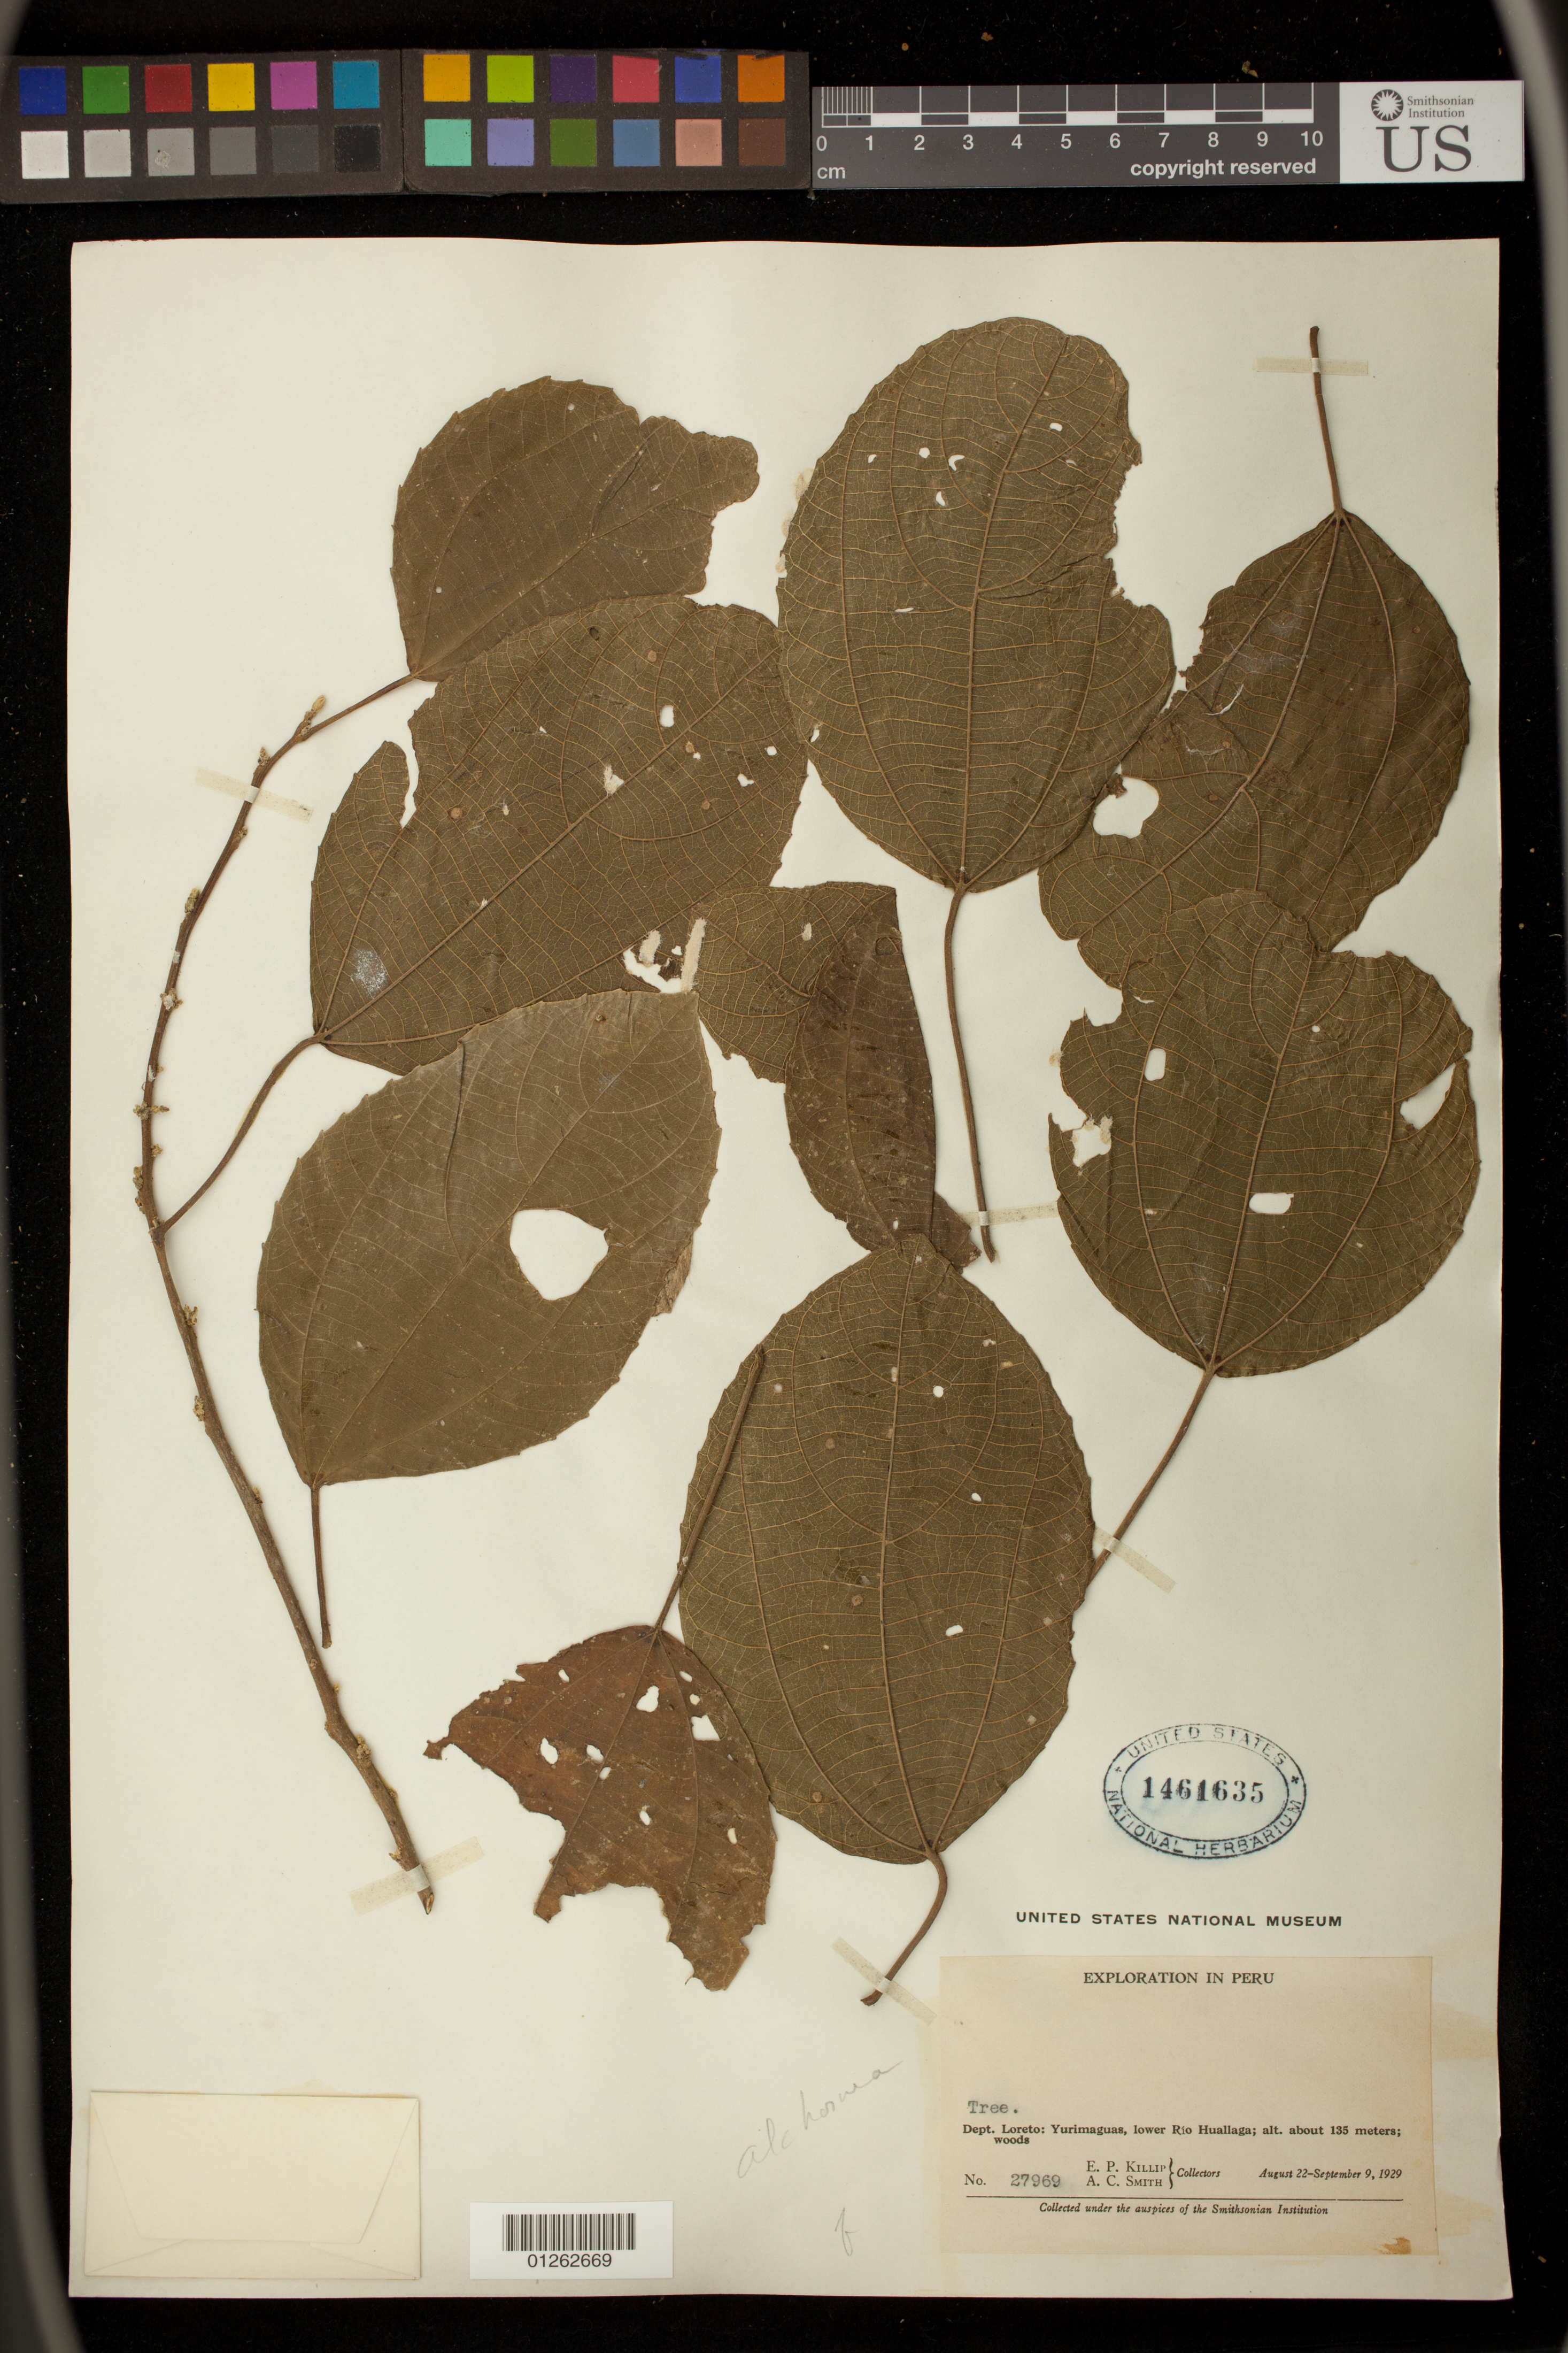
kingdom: Plantae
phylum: Tracheophyta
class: Magnoliopsida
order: Malpighiales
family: Euphorbiaceae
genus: Alchornea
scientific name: Alchornea glandulosa subsp. glandulosa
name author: Poepp.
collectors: E. P. Killip & A. C. Smith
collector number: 27969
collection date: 1929-08-22/1929-09-09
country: Peru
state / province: Loreto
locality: Yurimaguas, lower Rio Huallaga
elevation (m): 135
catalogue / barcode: US 1461635